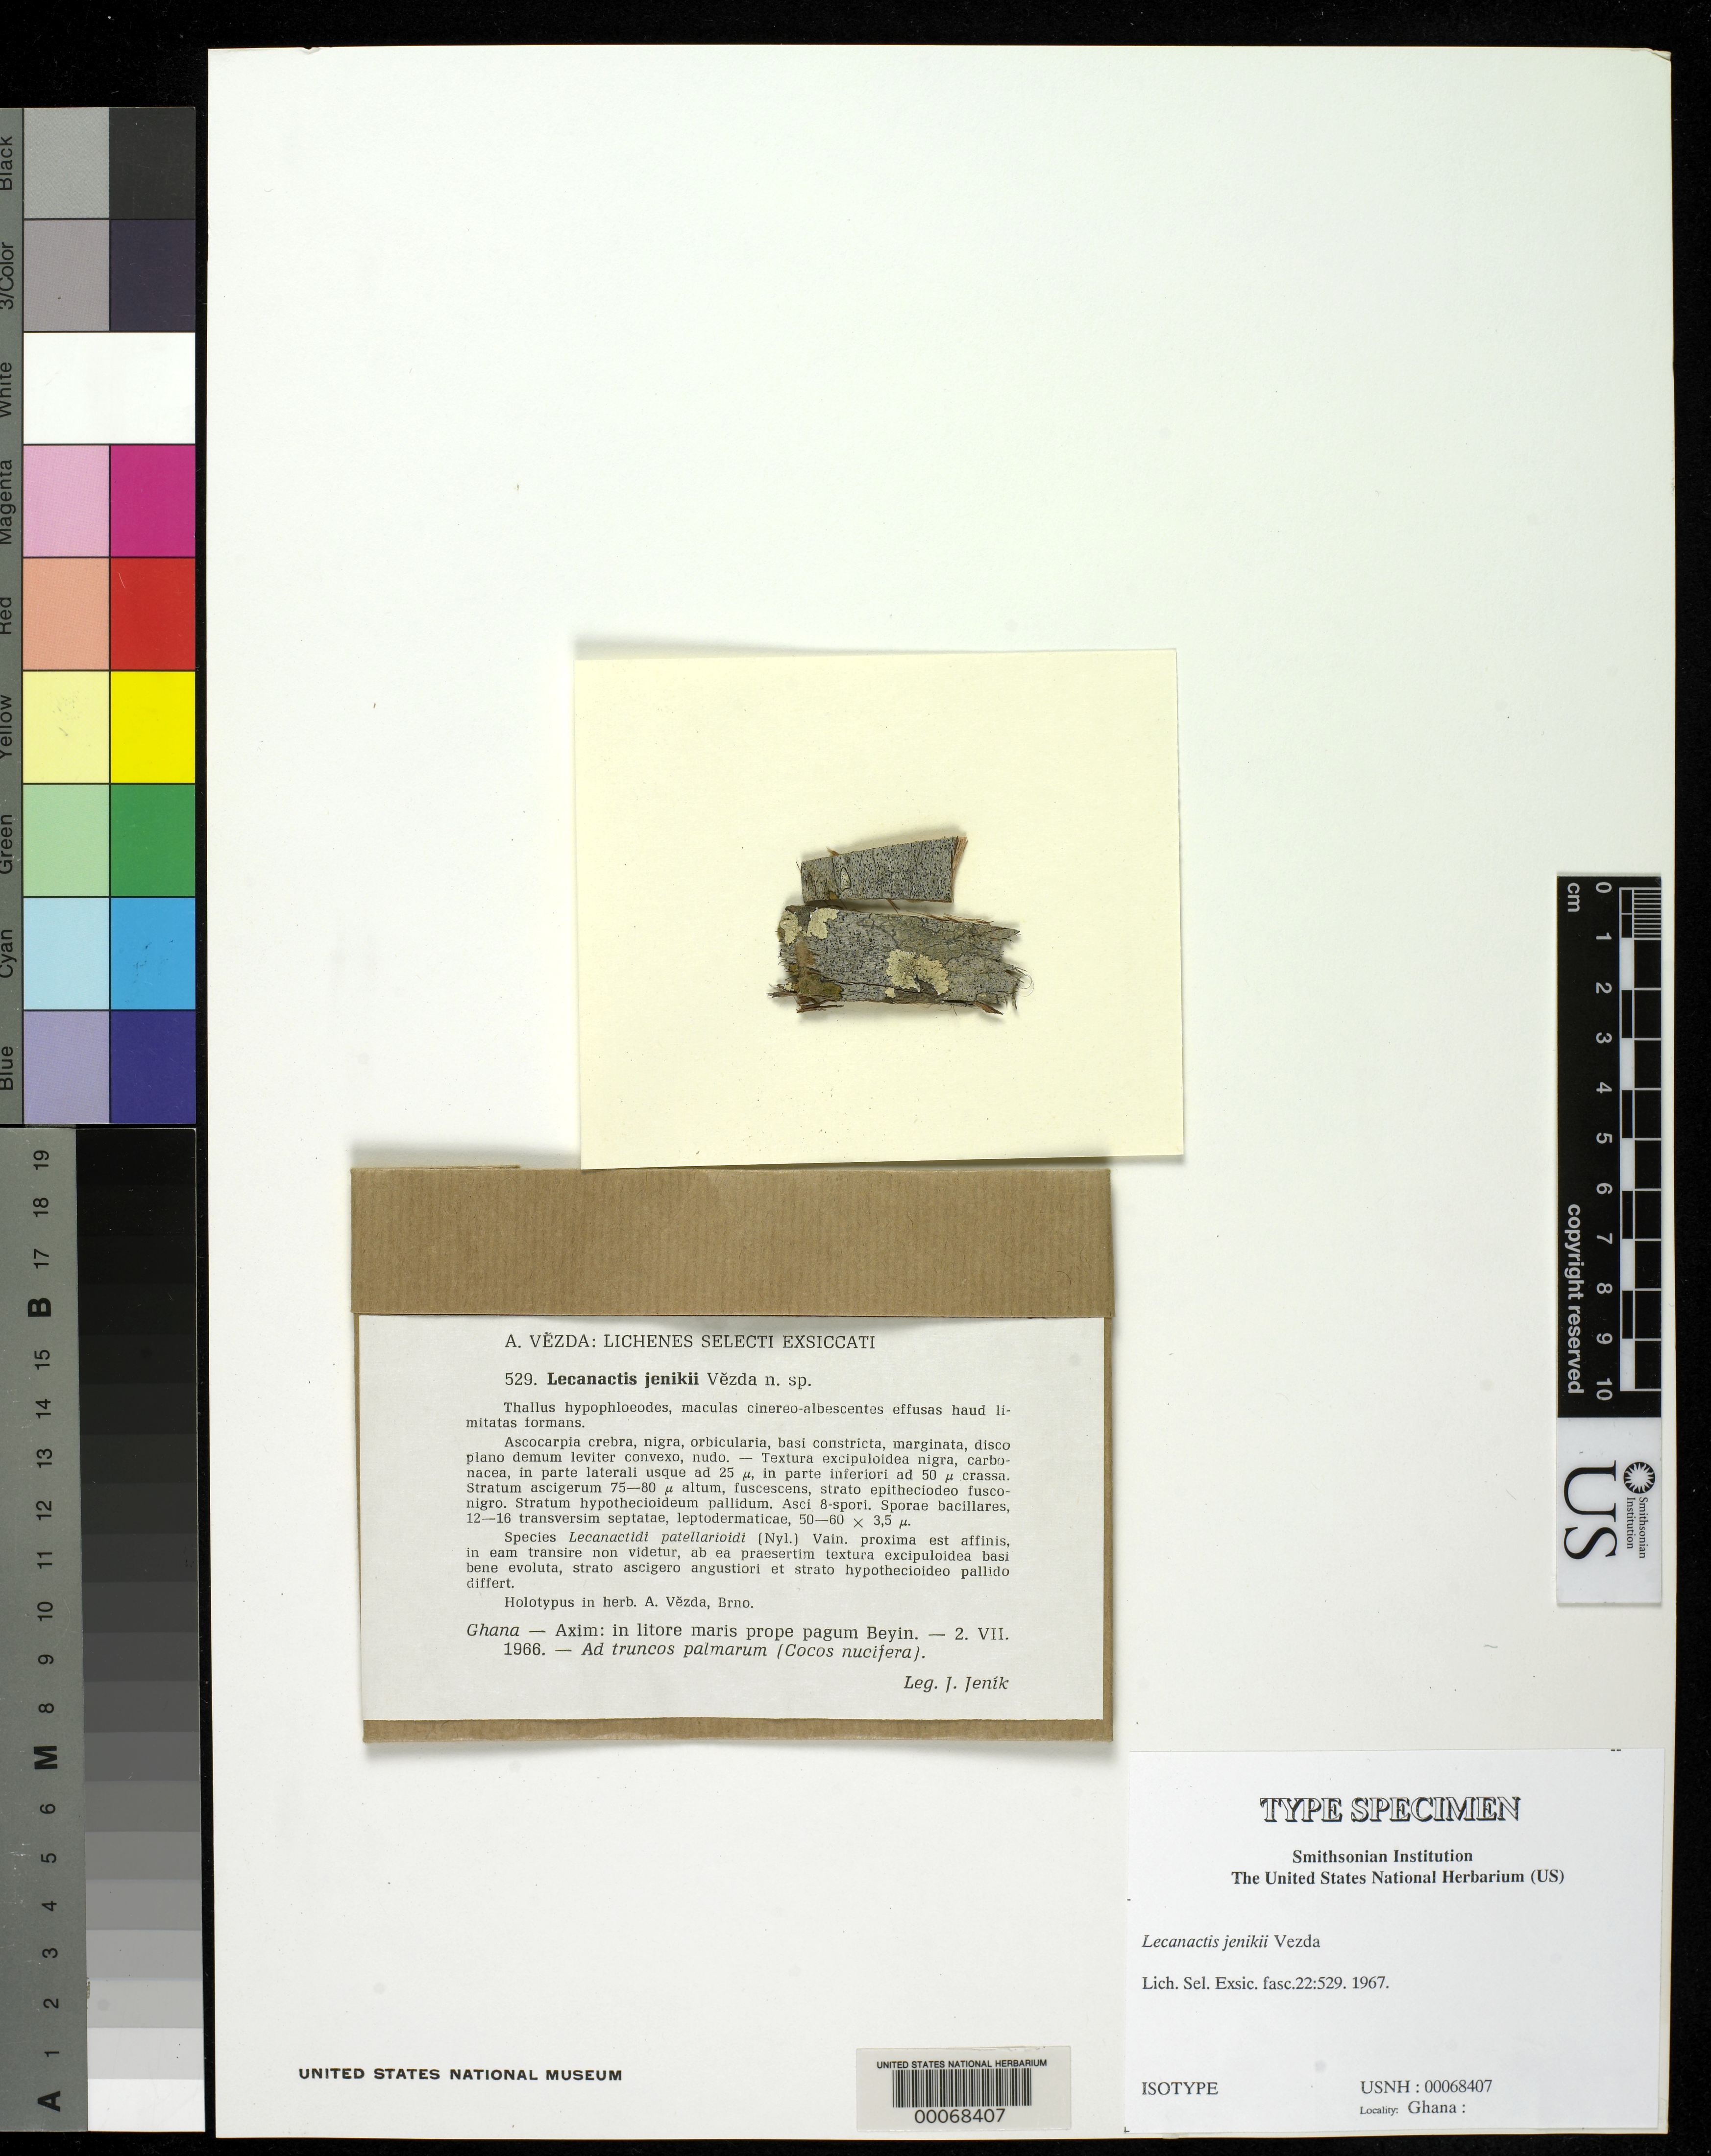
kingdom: Fungi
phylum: Ascomycota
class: Arthoniomycetes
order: Arthoniales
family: Roccellaceae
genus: Lecanactis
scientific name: Lecanactis jenikii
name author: Vezda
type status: Isotype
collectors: J. Jenik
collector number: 529 (Vezda No.)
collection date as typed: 02 Jul 1966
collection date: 1966-07-02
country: Ghana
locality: Axim, in litore maris prope pagum Beyin. [Axim, on seashore near village of Beyin].